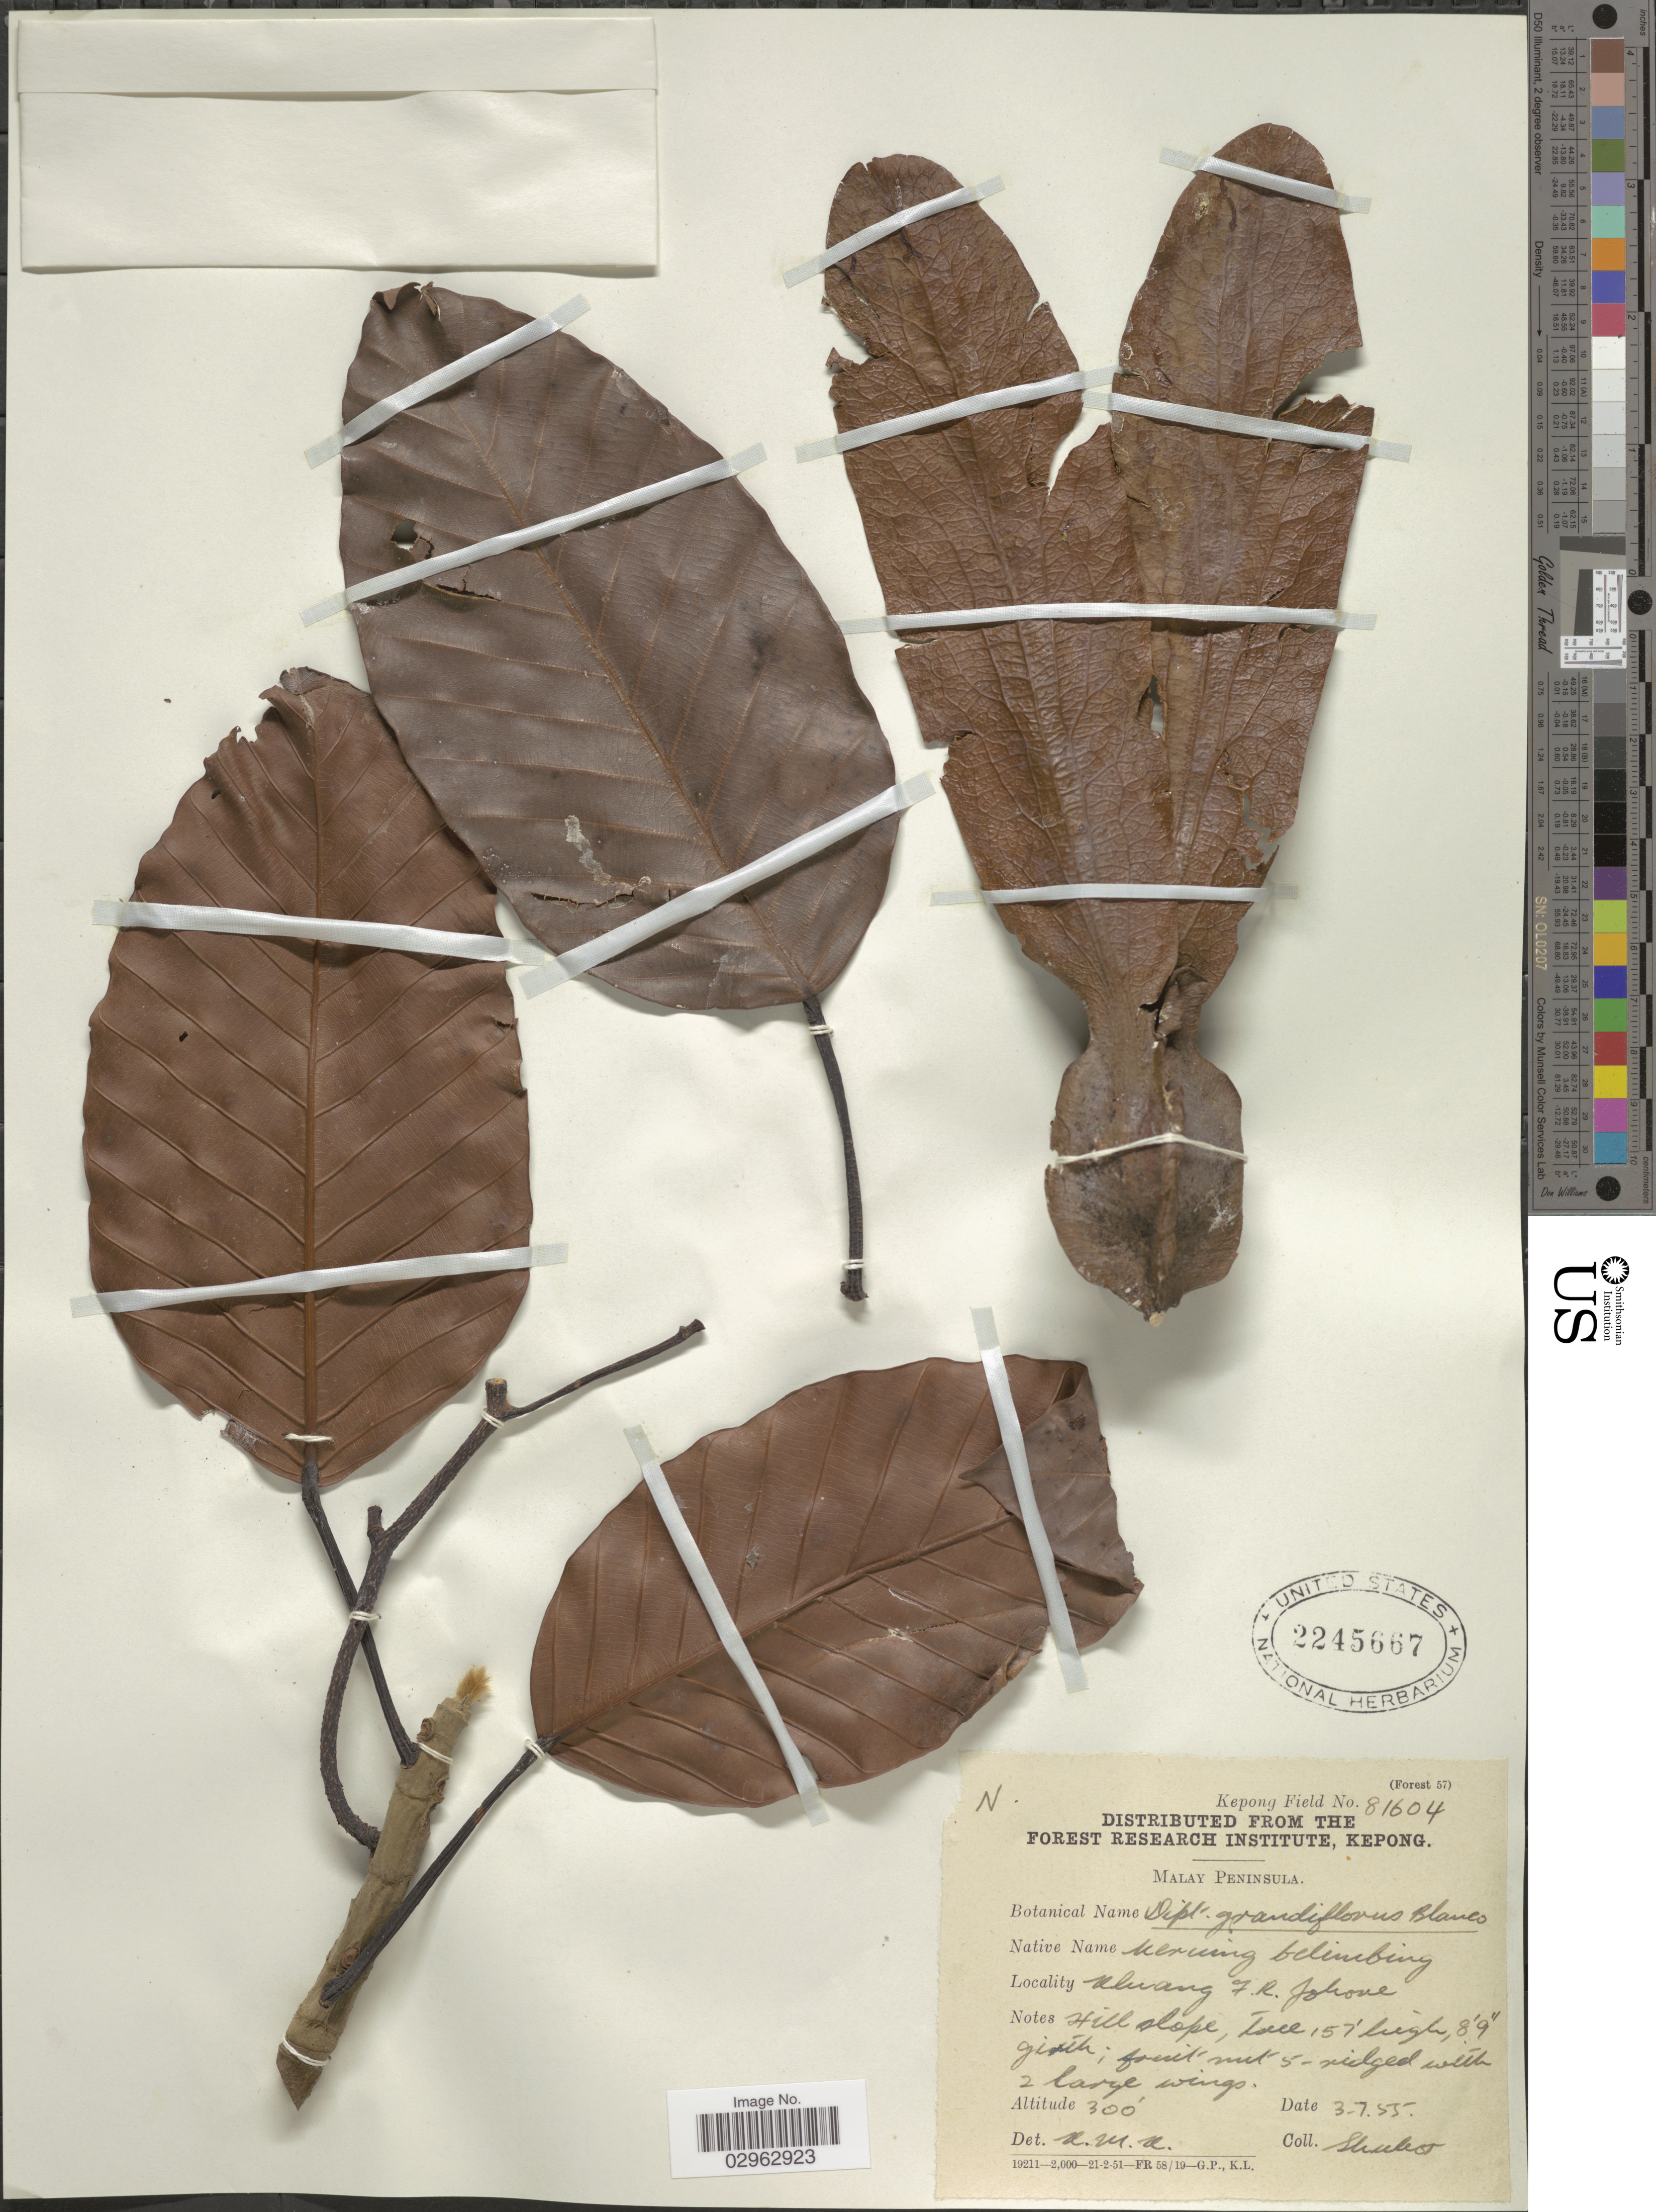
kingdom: Plantae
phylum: Tracheophyta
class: Magnoliopsida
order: Malvales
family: Dipterocarpaceae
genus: Dipterocarpus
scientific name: Dipterocarpus grandiflorus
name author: (Blanco) Blanco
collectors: A. Shukor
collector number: Kepong Field 81604 ?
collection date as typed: Transcribed d/m/y: 3/7/55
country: Malaysia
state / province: Johor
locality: Malay Peninsula. Kluang F. R. Johore.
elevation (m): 91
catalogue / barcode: US 2245667